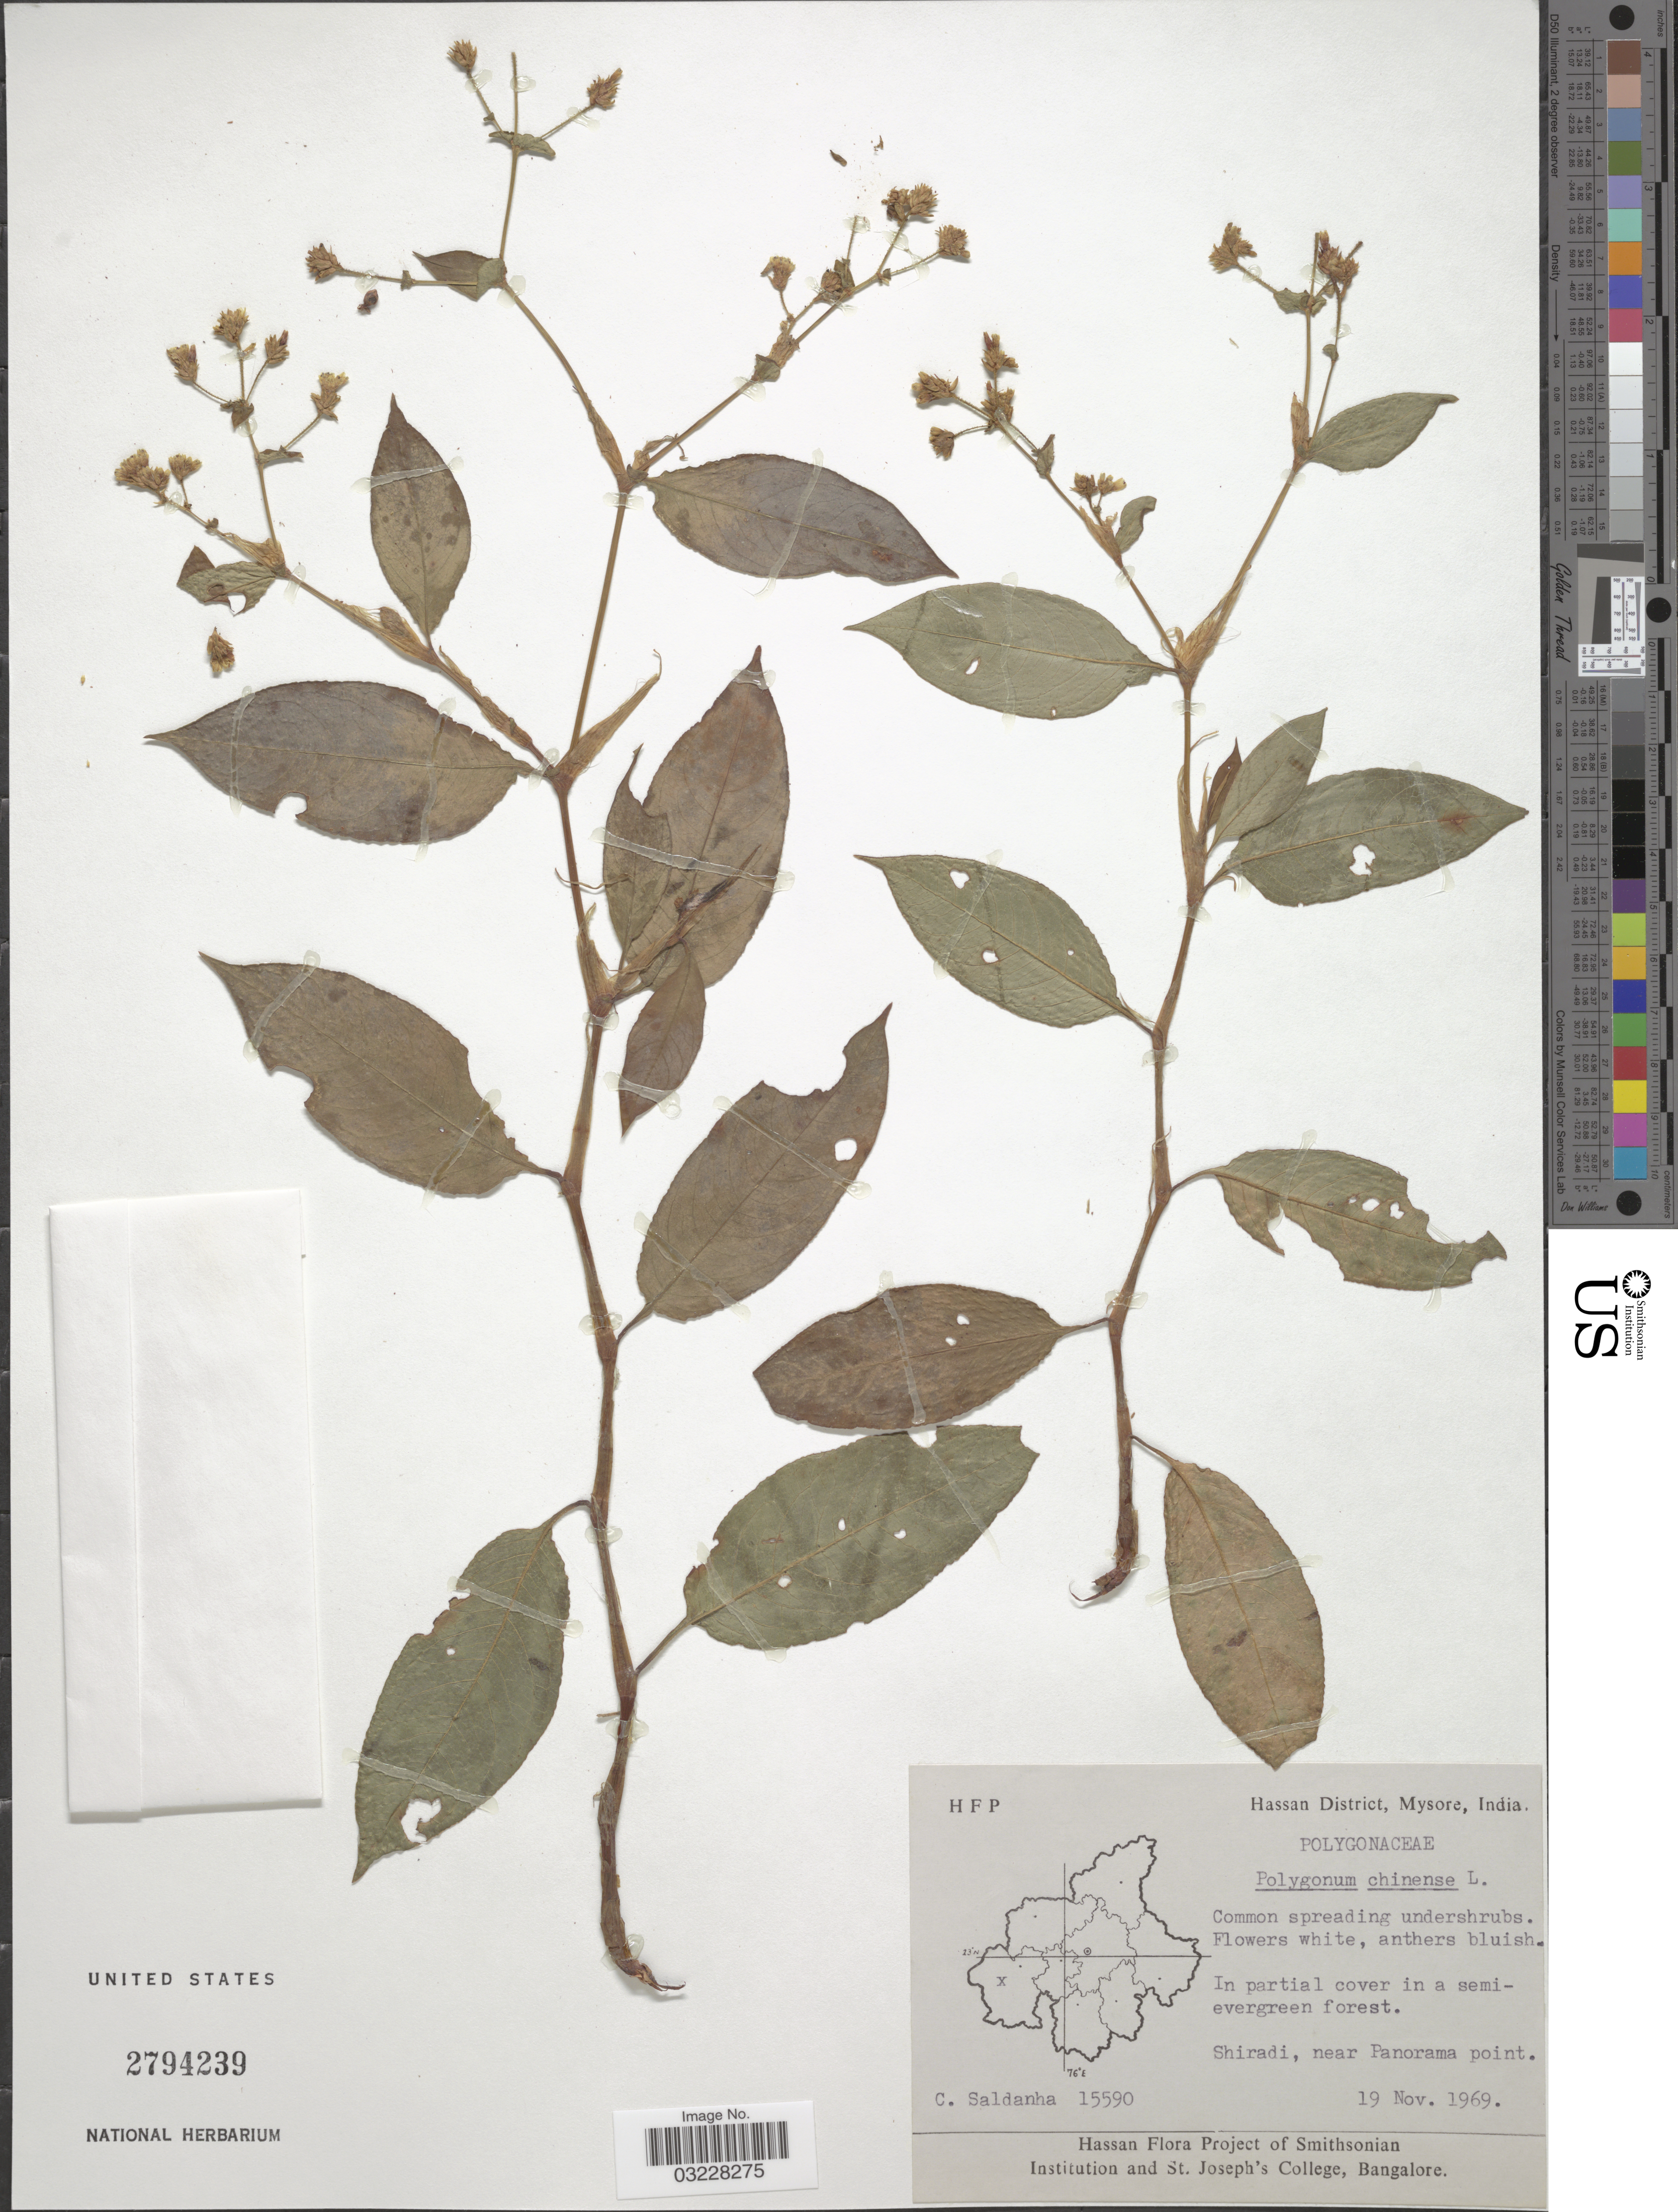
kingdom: Plantae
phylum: Tracheophyta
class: Magnoliopsida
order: Caryophyllales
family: Polygonaceae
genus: Polygonum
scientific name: Polygonum chinense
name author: L.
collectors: C. Saldanha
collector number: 15590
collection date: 1969-11-19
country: India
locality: Hassan District, Mysore. Shiradi, near Panorama point.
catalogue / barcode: US 2794239